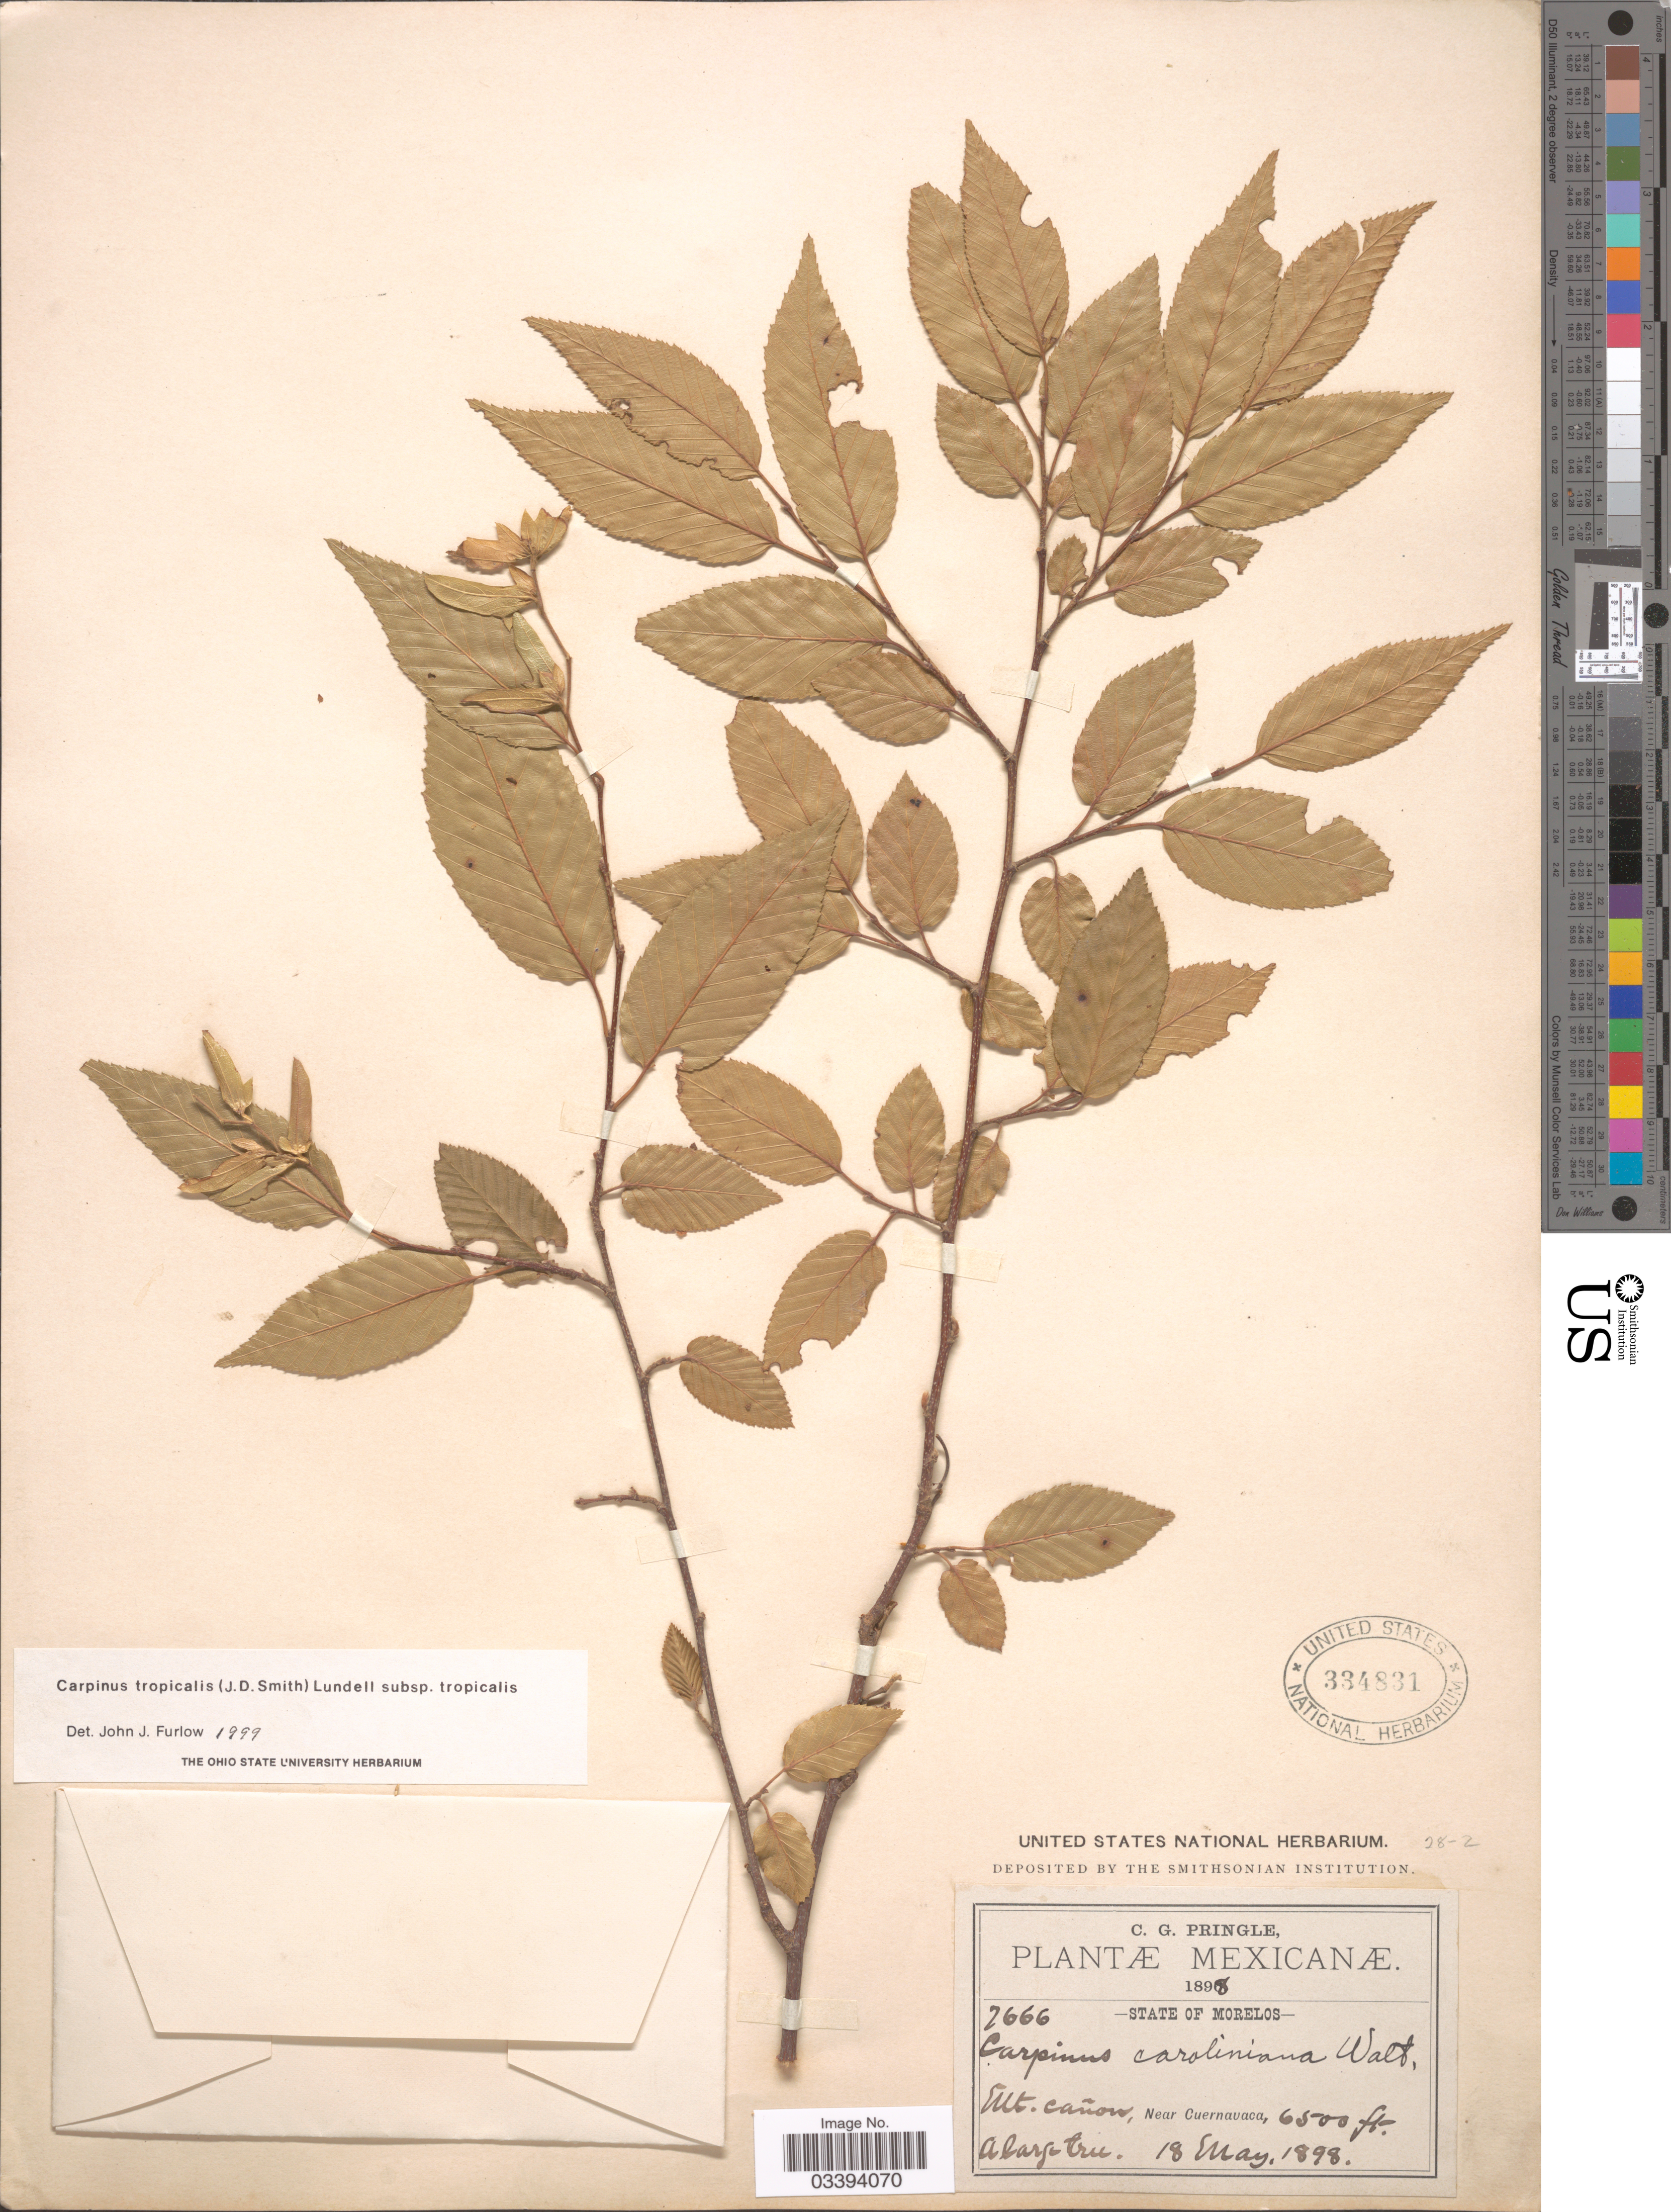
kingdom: Plantae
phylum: Tracheophyta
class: Magnoliopsida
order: Fagales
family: Betulaceae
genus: Carpinus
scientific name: Carpinus tropicalis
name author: (Donn. Sm.) Lundell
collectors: C. G. Pringle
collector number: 7666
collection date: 1898-05-18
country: Mexico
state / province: Morelos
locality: Mt. Cañon, Near Cuernavaca.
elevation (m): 1981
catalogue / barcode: US 334831